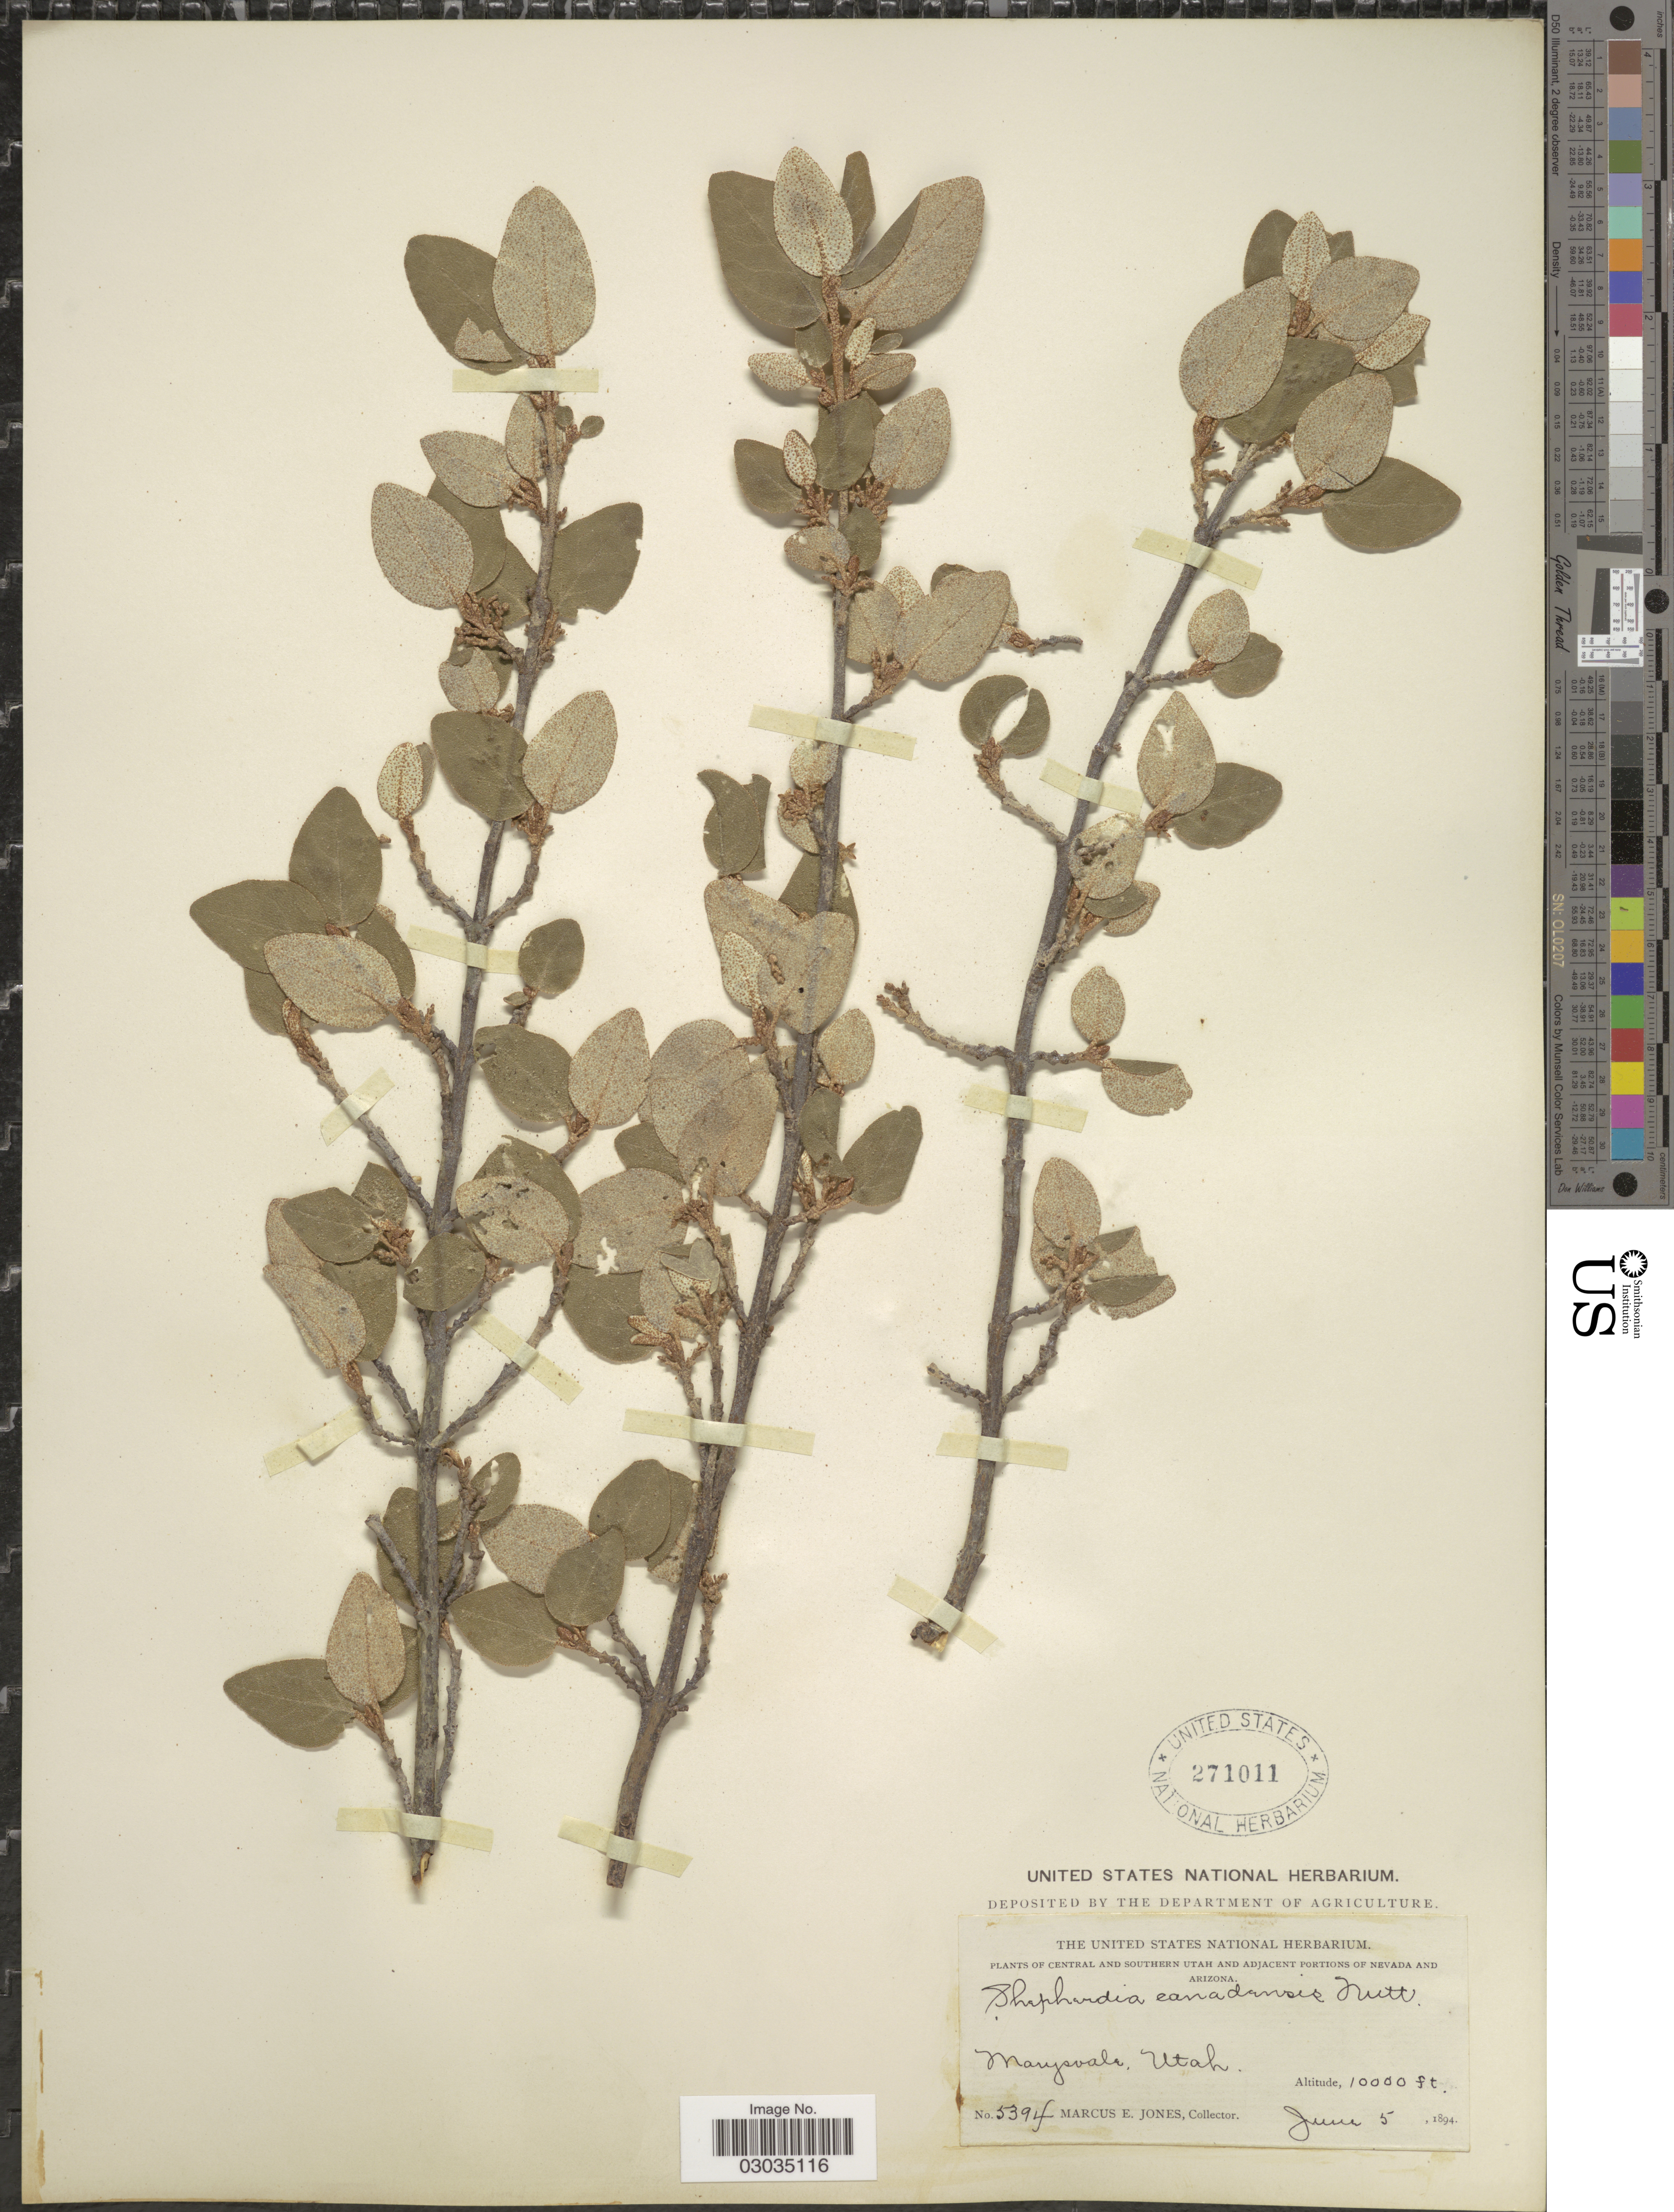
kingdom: Plantae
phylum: Tracheophyta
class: Magnoliopsida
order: Rosales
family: Elaeagnaceae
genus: Shepherdia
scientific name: Shepherdia canadensis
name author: (L.) Nutt.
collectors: M. E. Jones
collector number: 5394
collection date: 1894-06-05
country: United States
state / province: Utah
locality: Central and Southern Utah, Marysvale, Utah.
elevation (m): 3048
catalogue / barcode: US 271011